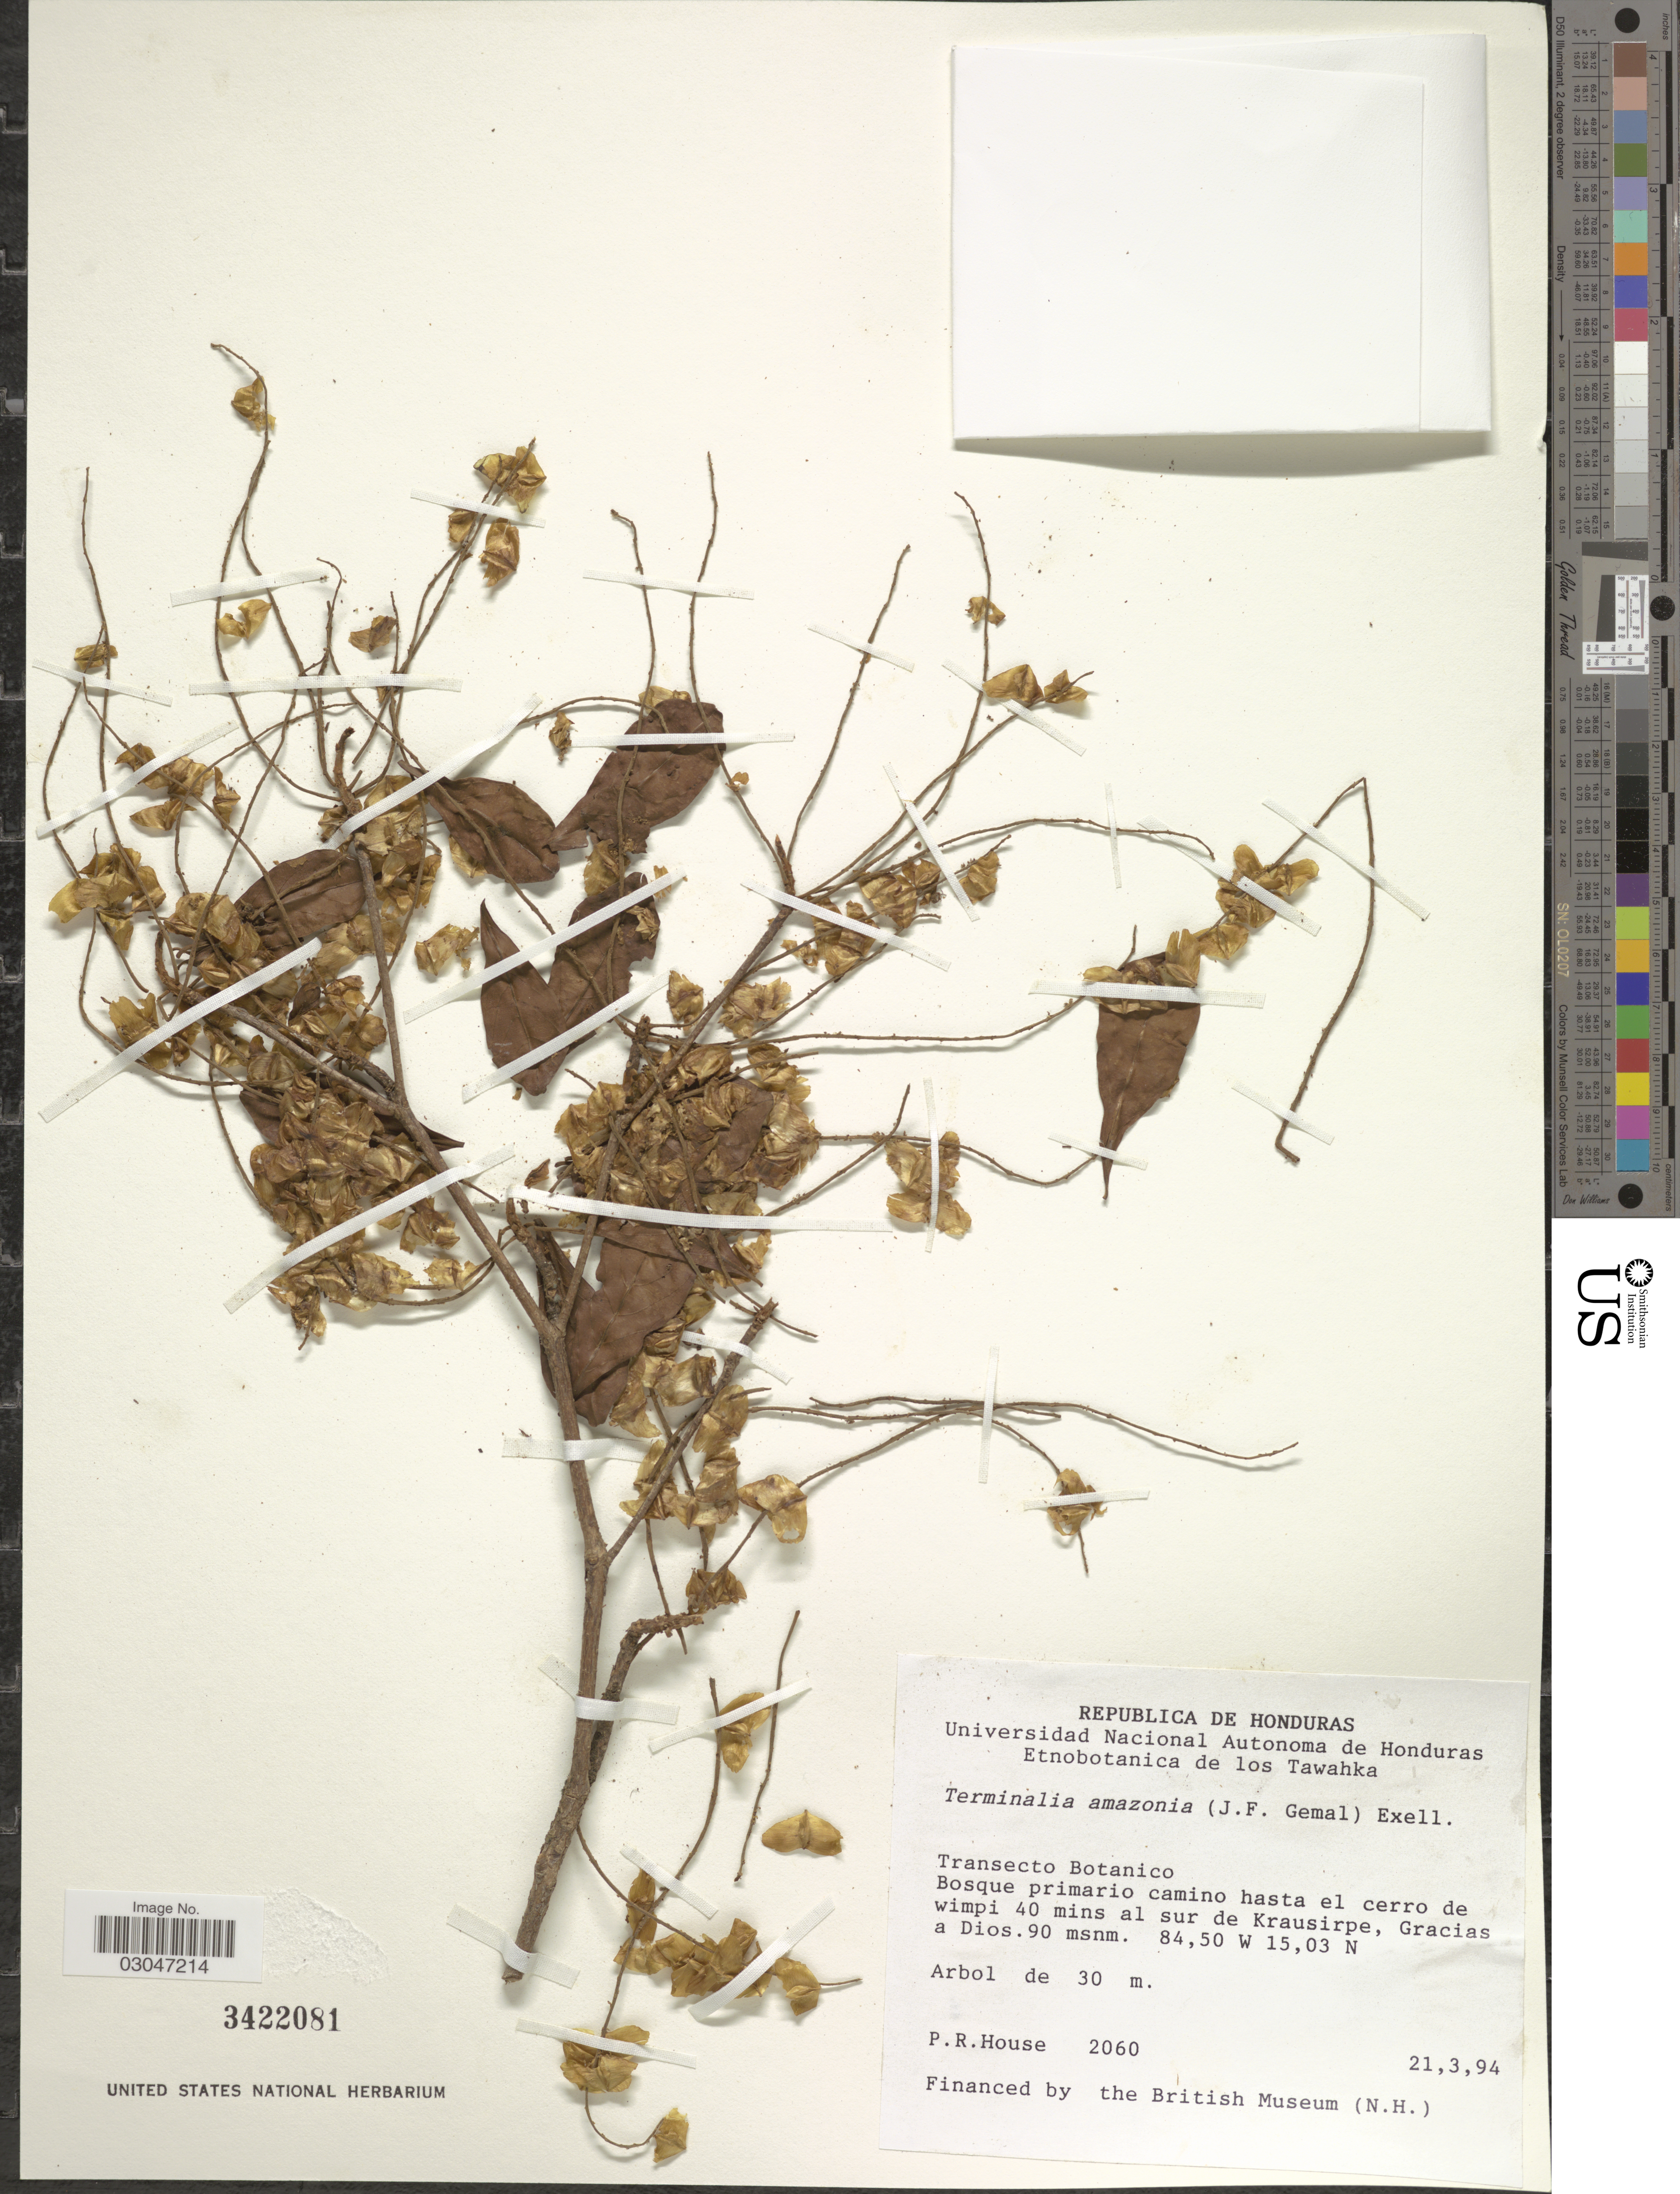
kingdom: Plantae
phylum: Tracheophyta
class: Magnoliopsida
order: Myrtales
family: Combretaceae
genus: Terminalia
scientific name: Terminalia amazonia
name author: (J.F. Gmel.) Exell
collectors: P. R. House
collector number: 2060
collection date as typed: Transcribed d/m/y: 21/3/94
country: Honduras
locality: Transecto Botanico, Bosque primario camino hasta el cerro de wimpi 40 mins al sur de Krausirpe, Gracias a Dios.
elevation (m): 90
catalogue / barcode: US 3422081